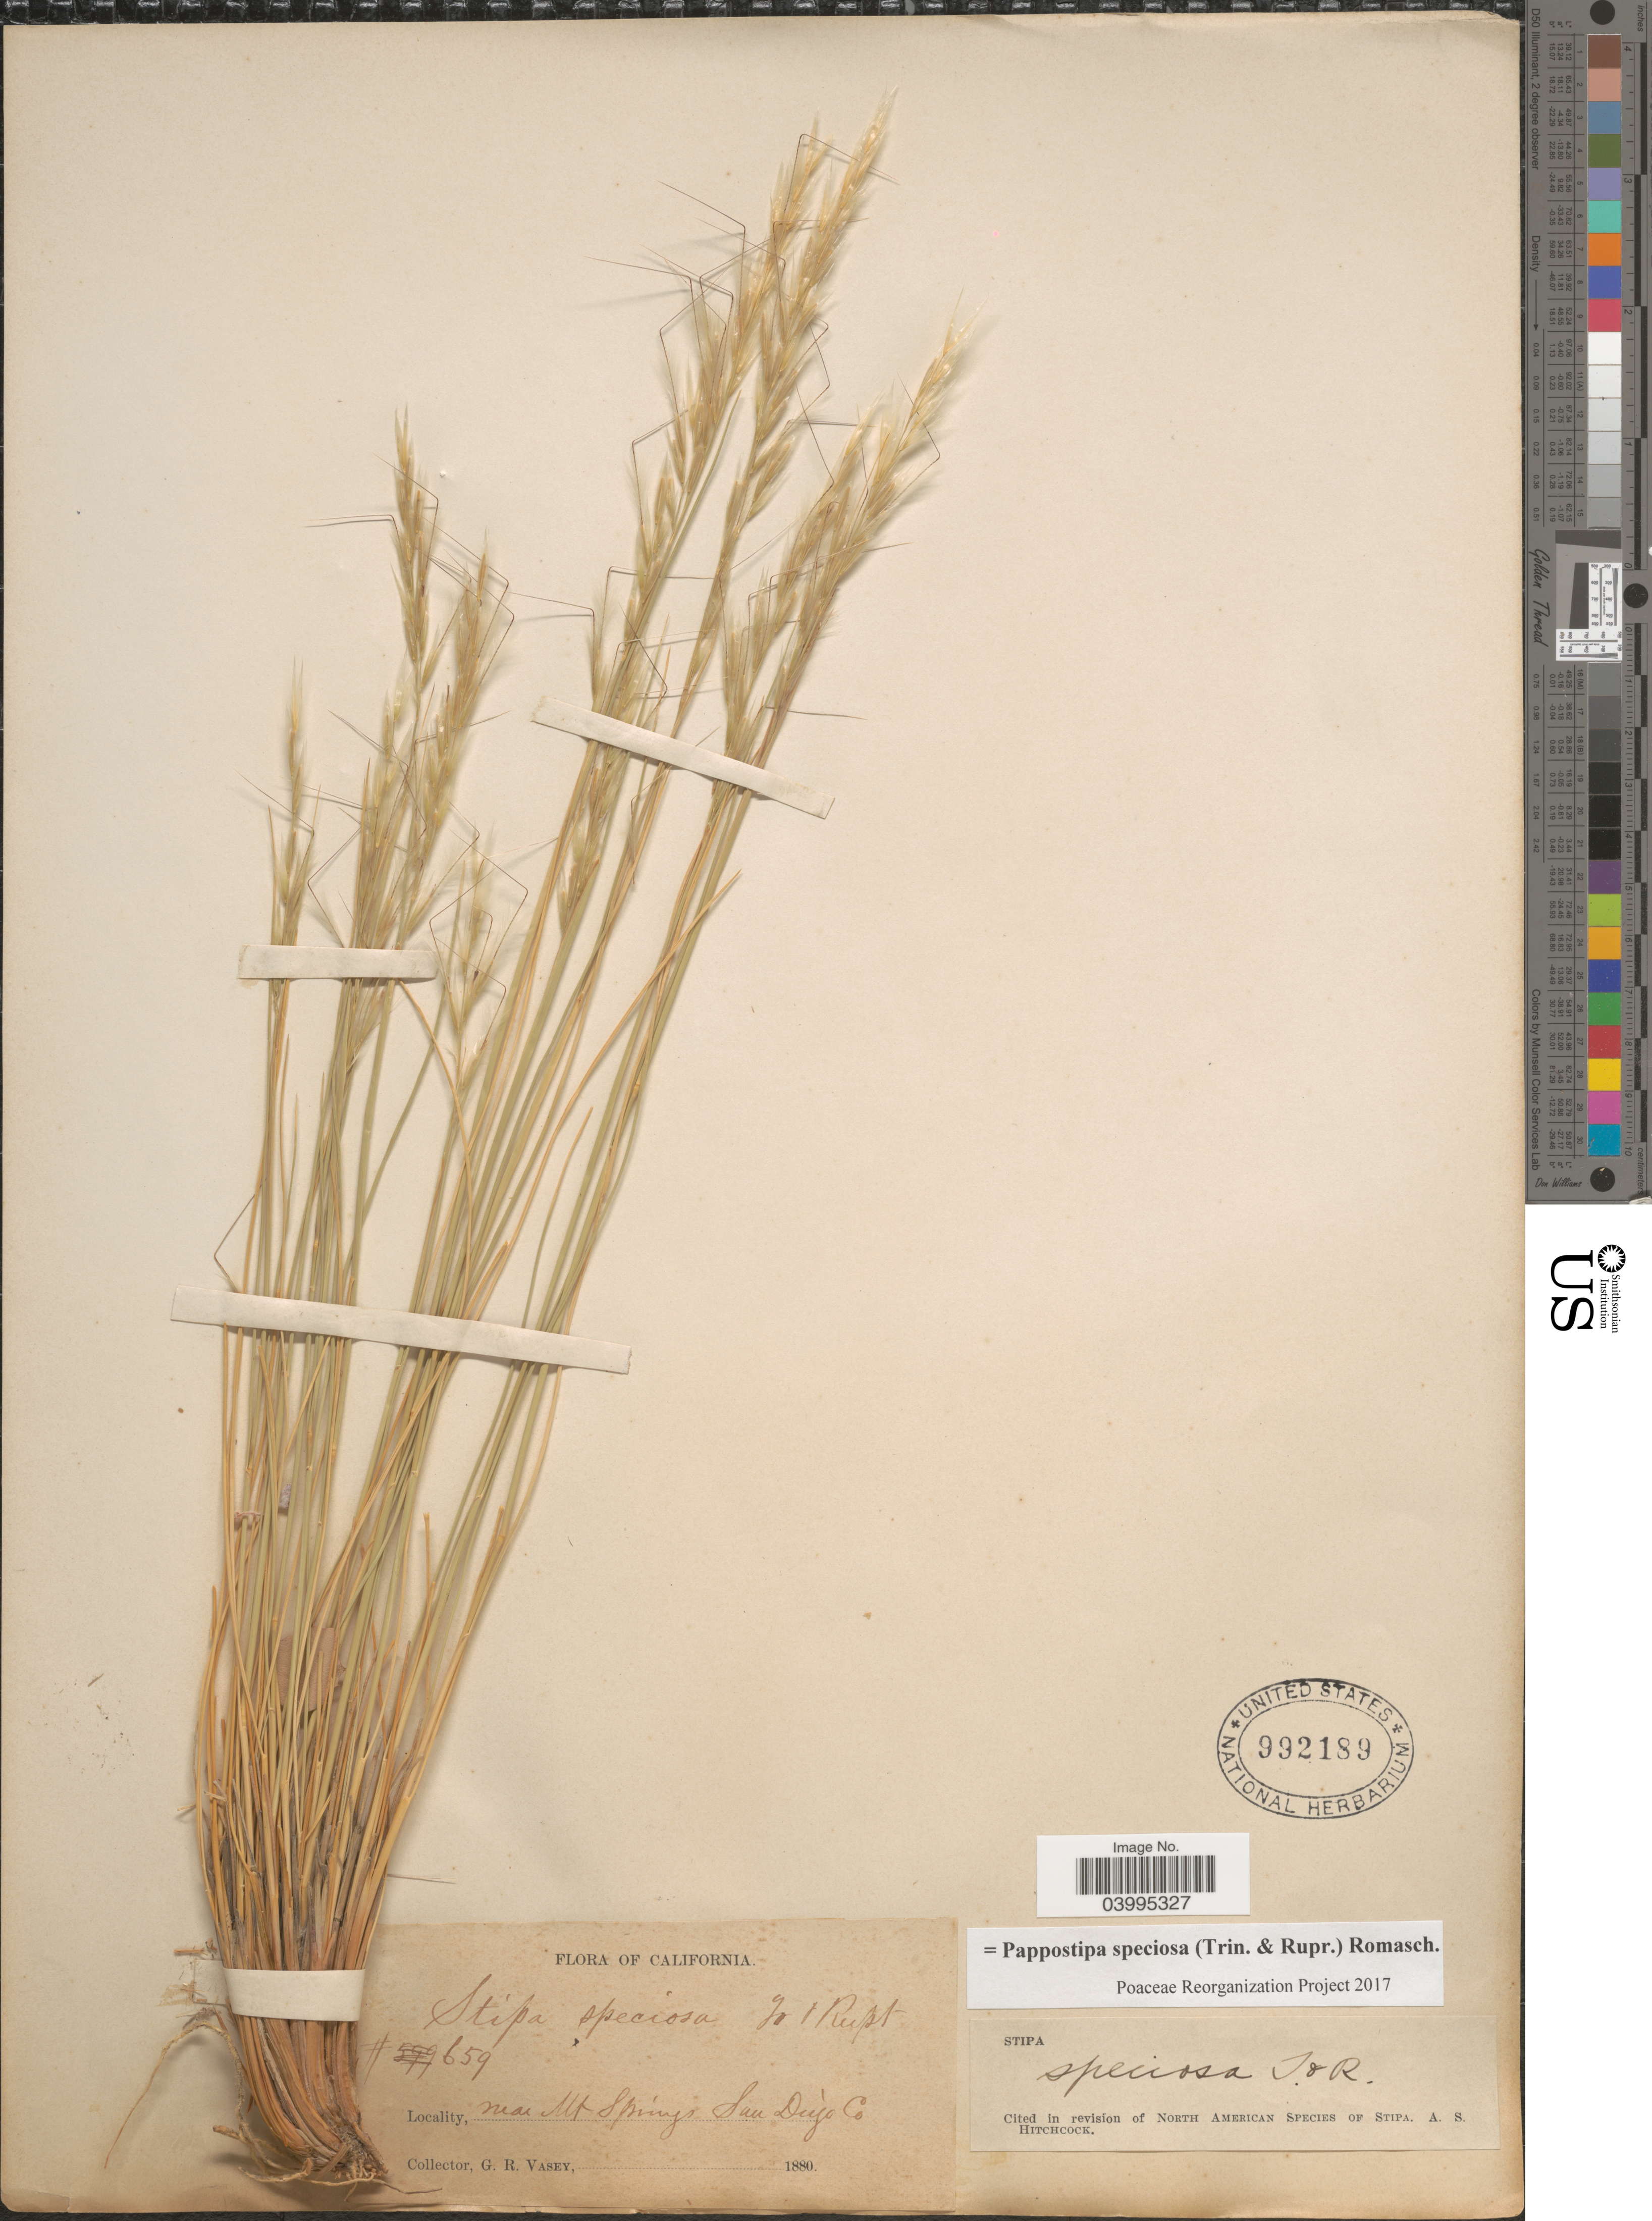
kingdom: Plantae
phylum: Tracheophyta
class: Liliopsida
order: Poales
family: Poaceae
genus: Pappostipa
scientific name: Pappostipa speciosa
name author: (Trin. & Rupr.) Romasch.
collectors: G. R. Vasey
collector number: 659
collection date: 1880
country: United States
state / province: California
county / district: San Diego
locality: Near Mt. Springs San Diego Co.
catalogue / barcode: US 992189